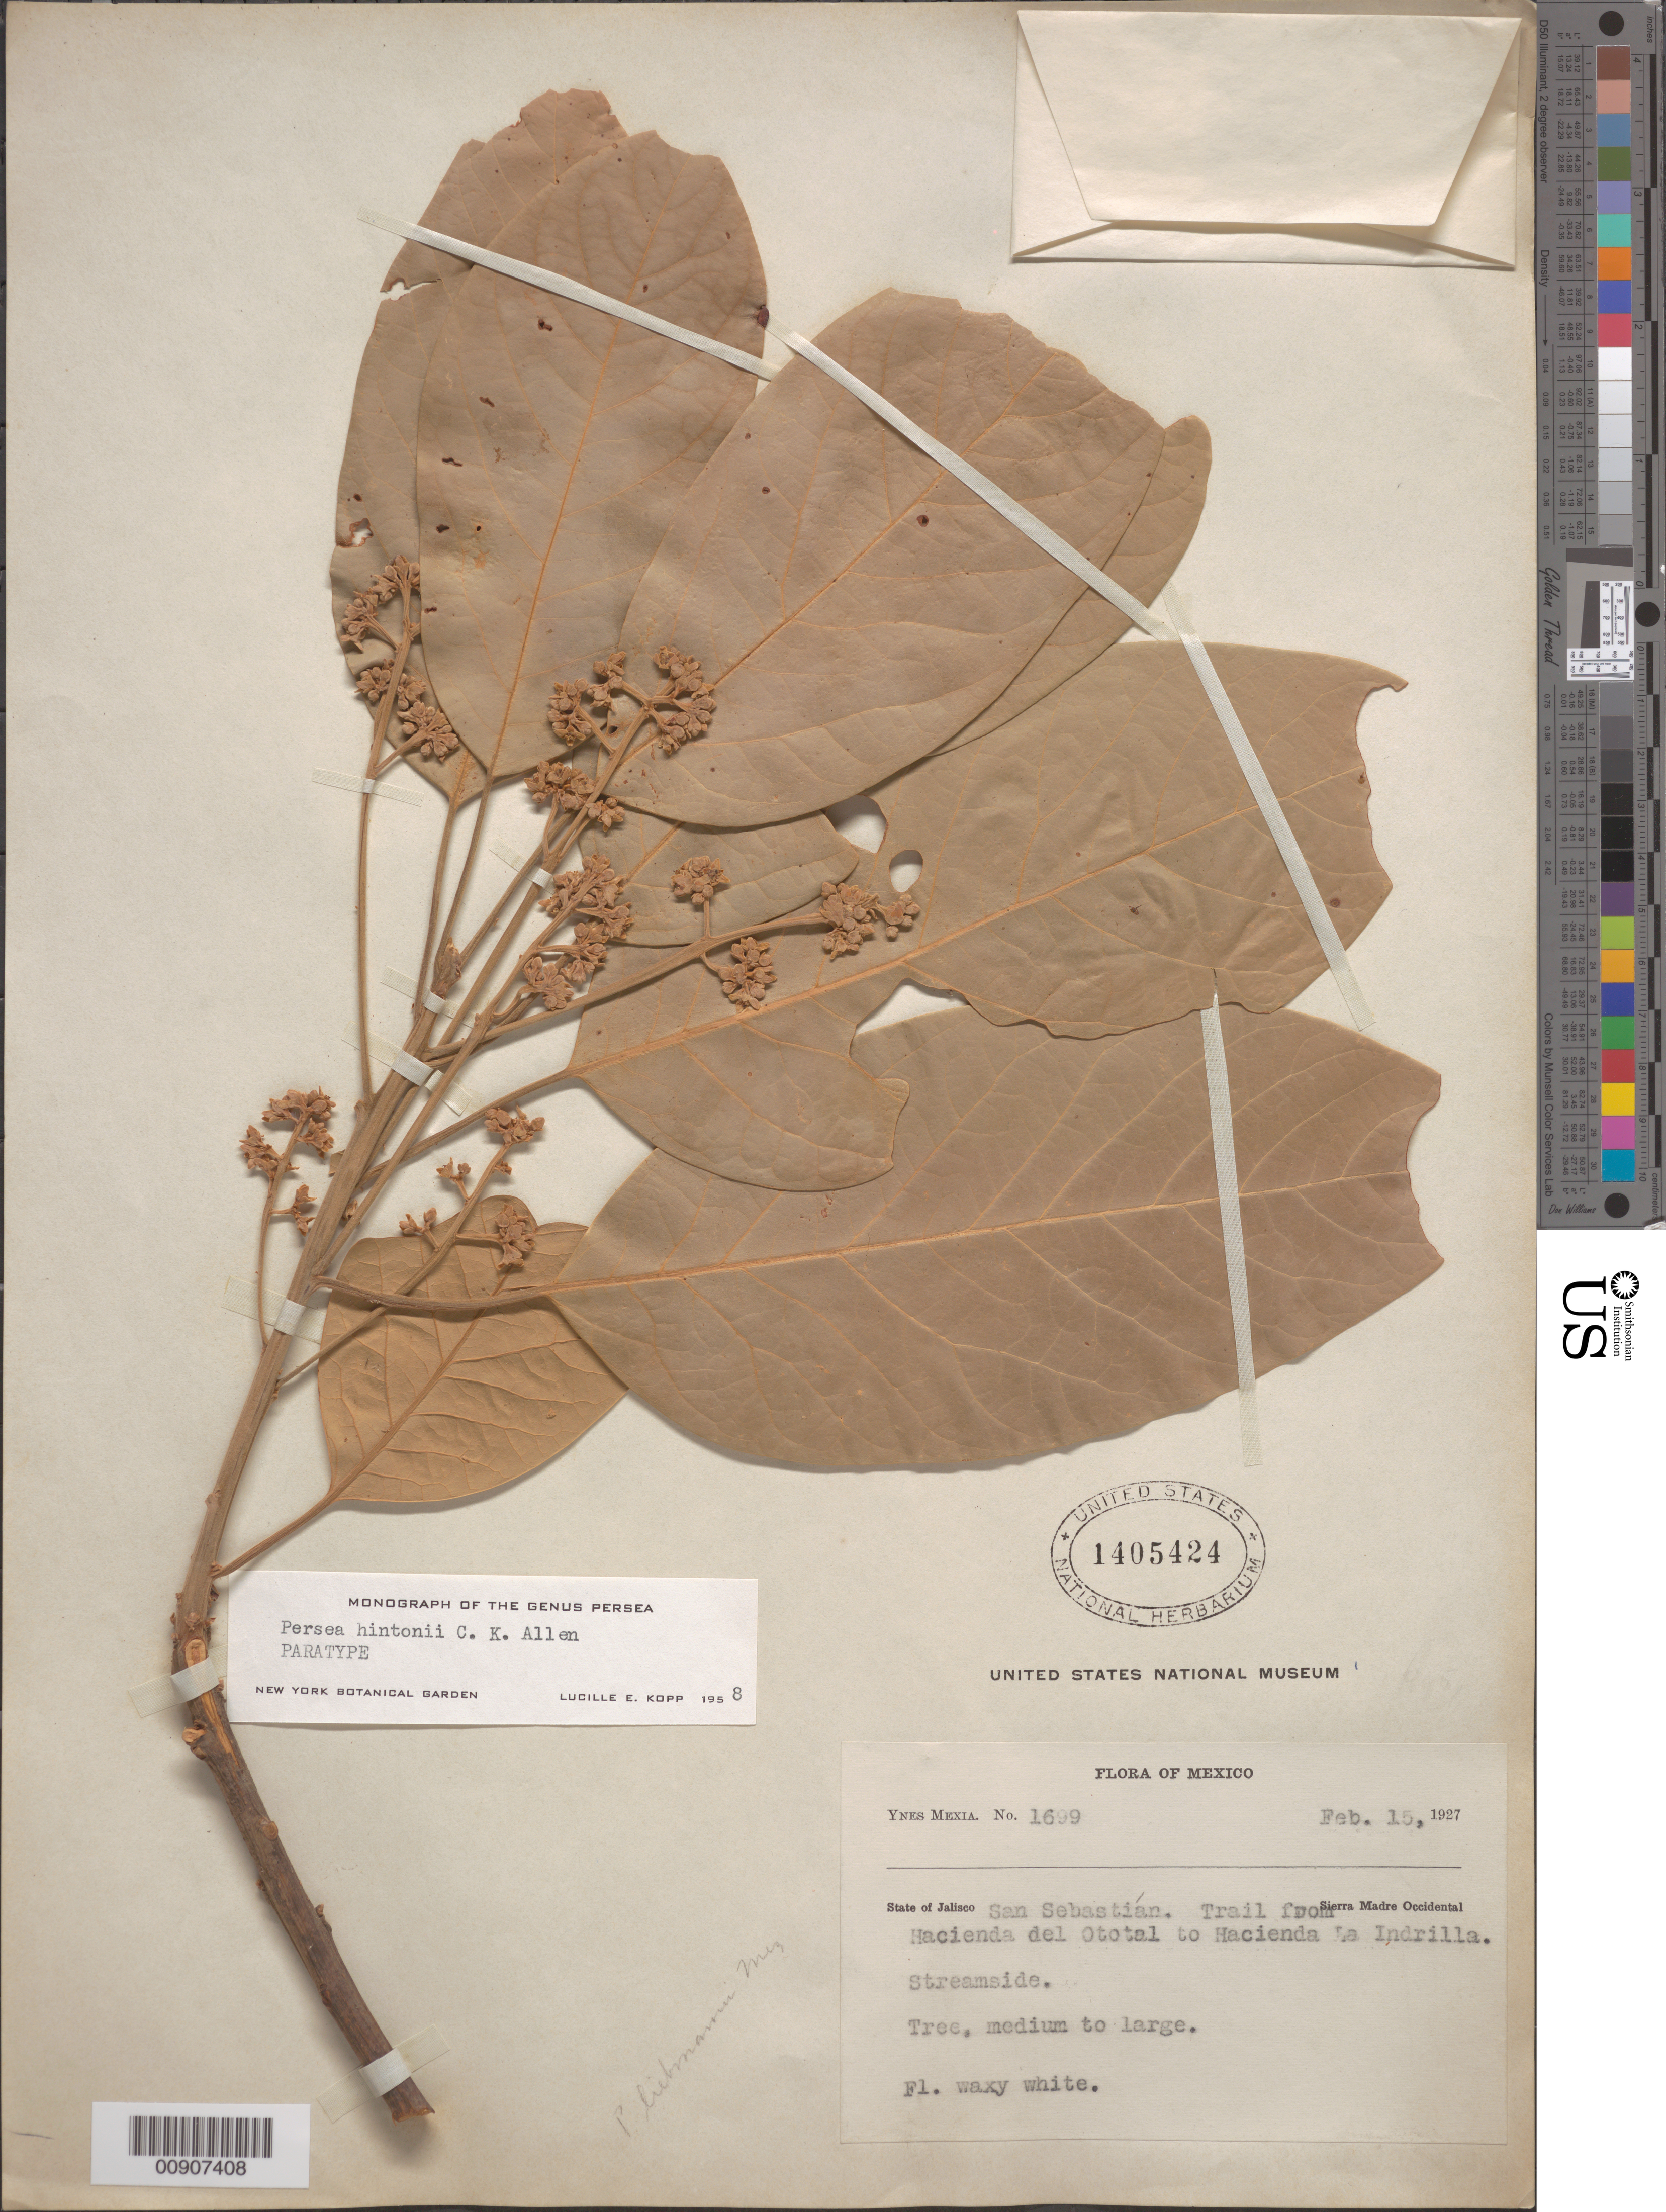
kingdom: Plantae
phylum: Tracheophyta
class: Magnoliopsida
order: Laurales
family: Lauraceae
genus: Persea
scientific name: Persea hintonii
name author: C.K. Allen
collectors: Y. Mexia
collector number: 1699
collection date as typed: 15 Feb 1927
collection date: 1927-02-15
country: Mexico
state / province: Jalisco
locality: State of Jalisco: San Sebastián. Trail from Hacienda del Ototal to Hacienda La Indrilla. Sierra Madre Occidental.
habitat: Streamside.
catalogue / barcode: US 1405424